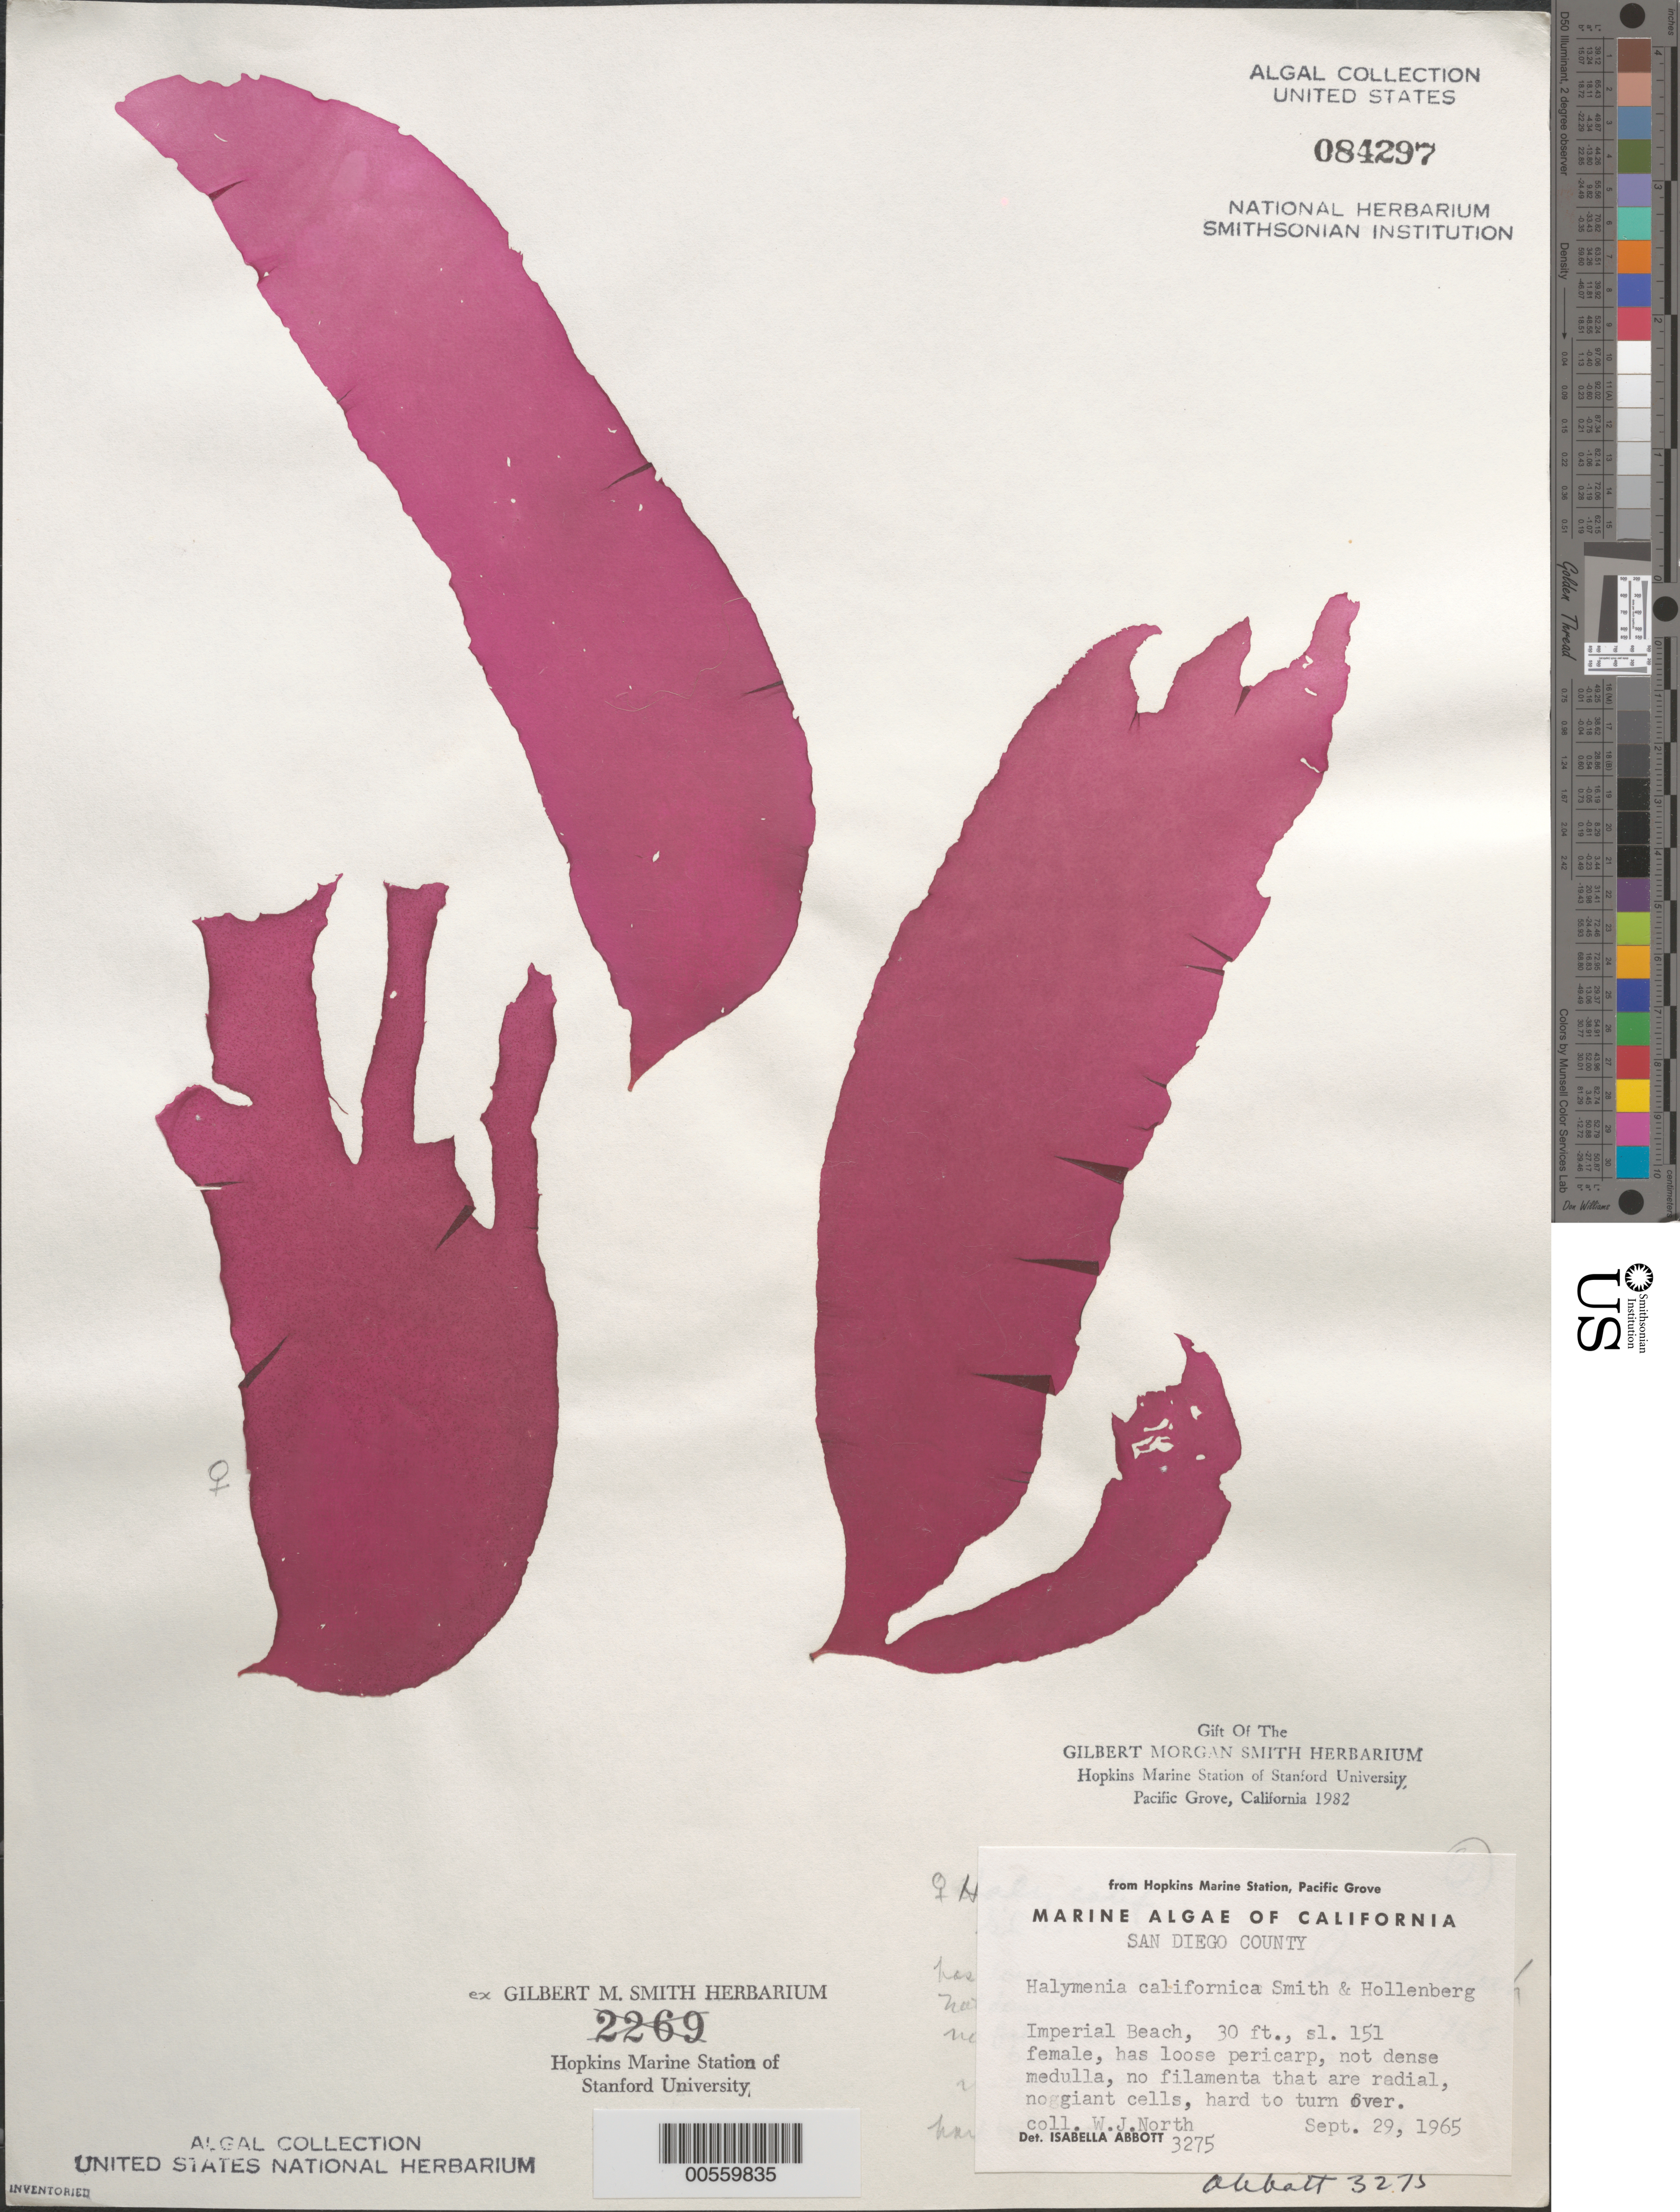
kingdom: Plantae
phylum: Rhodophyta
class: Florideophyceae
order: Halymeniales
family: Halymeniaceae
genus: Halymenia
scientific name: Halymenia californica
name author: G.M. Sm. & Hollenb.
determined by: Abbott, Isabella A.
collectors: W. North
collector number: IAA 3275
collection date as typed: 29 Sep 1965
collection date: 1965-09-29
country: United States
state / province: California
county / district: San Diego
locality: Imperial Beach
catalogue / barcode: US 84297